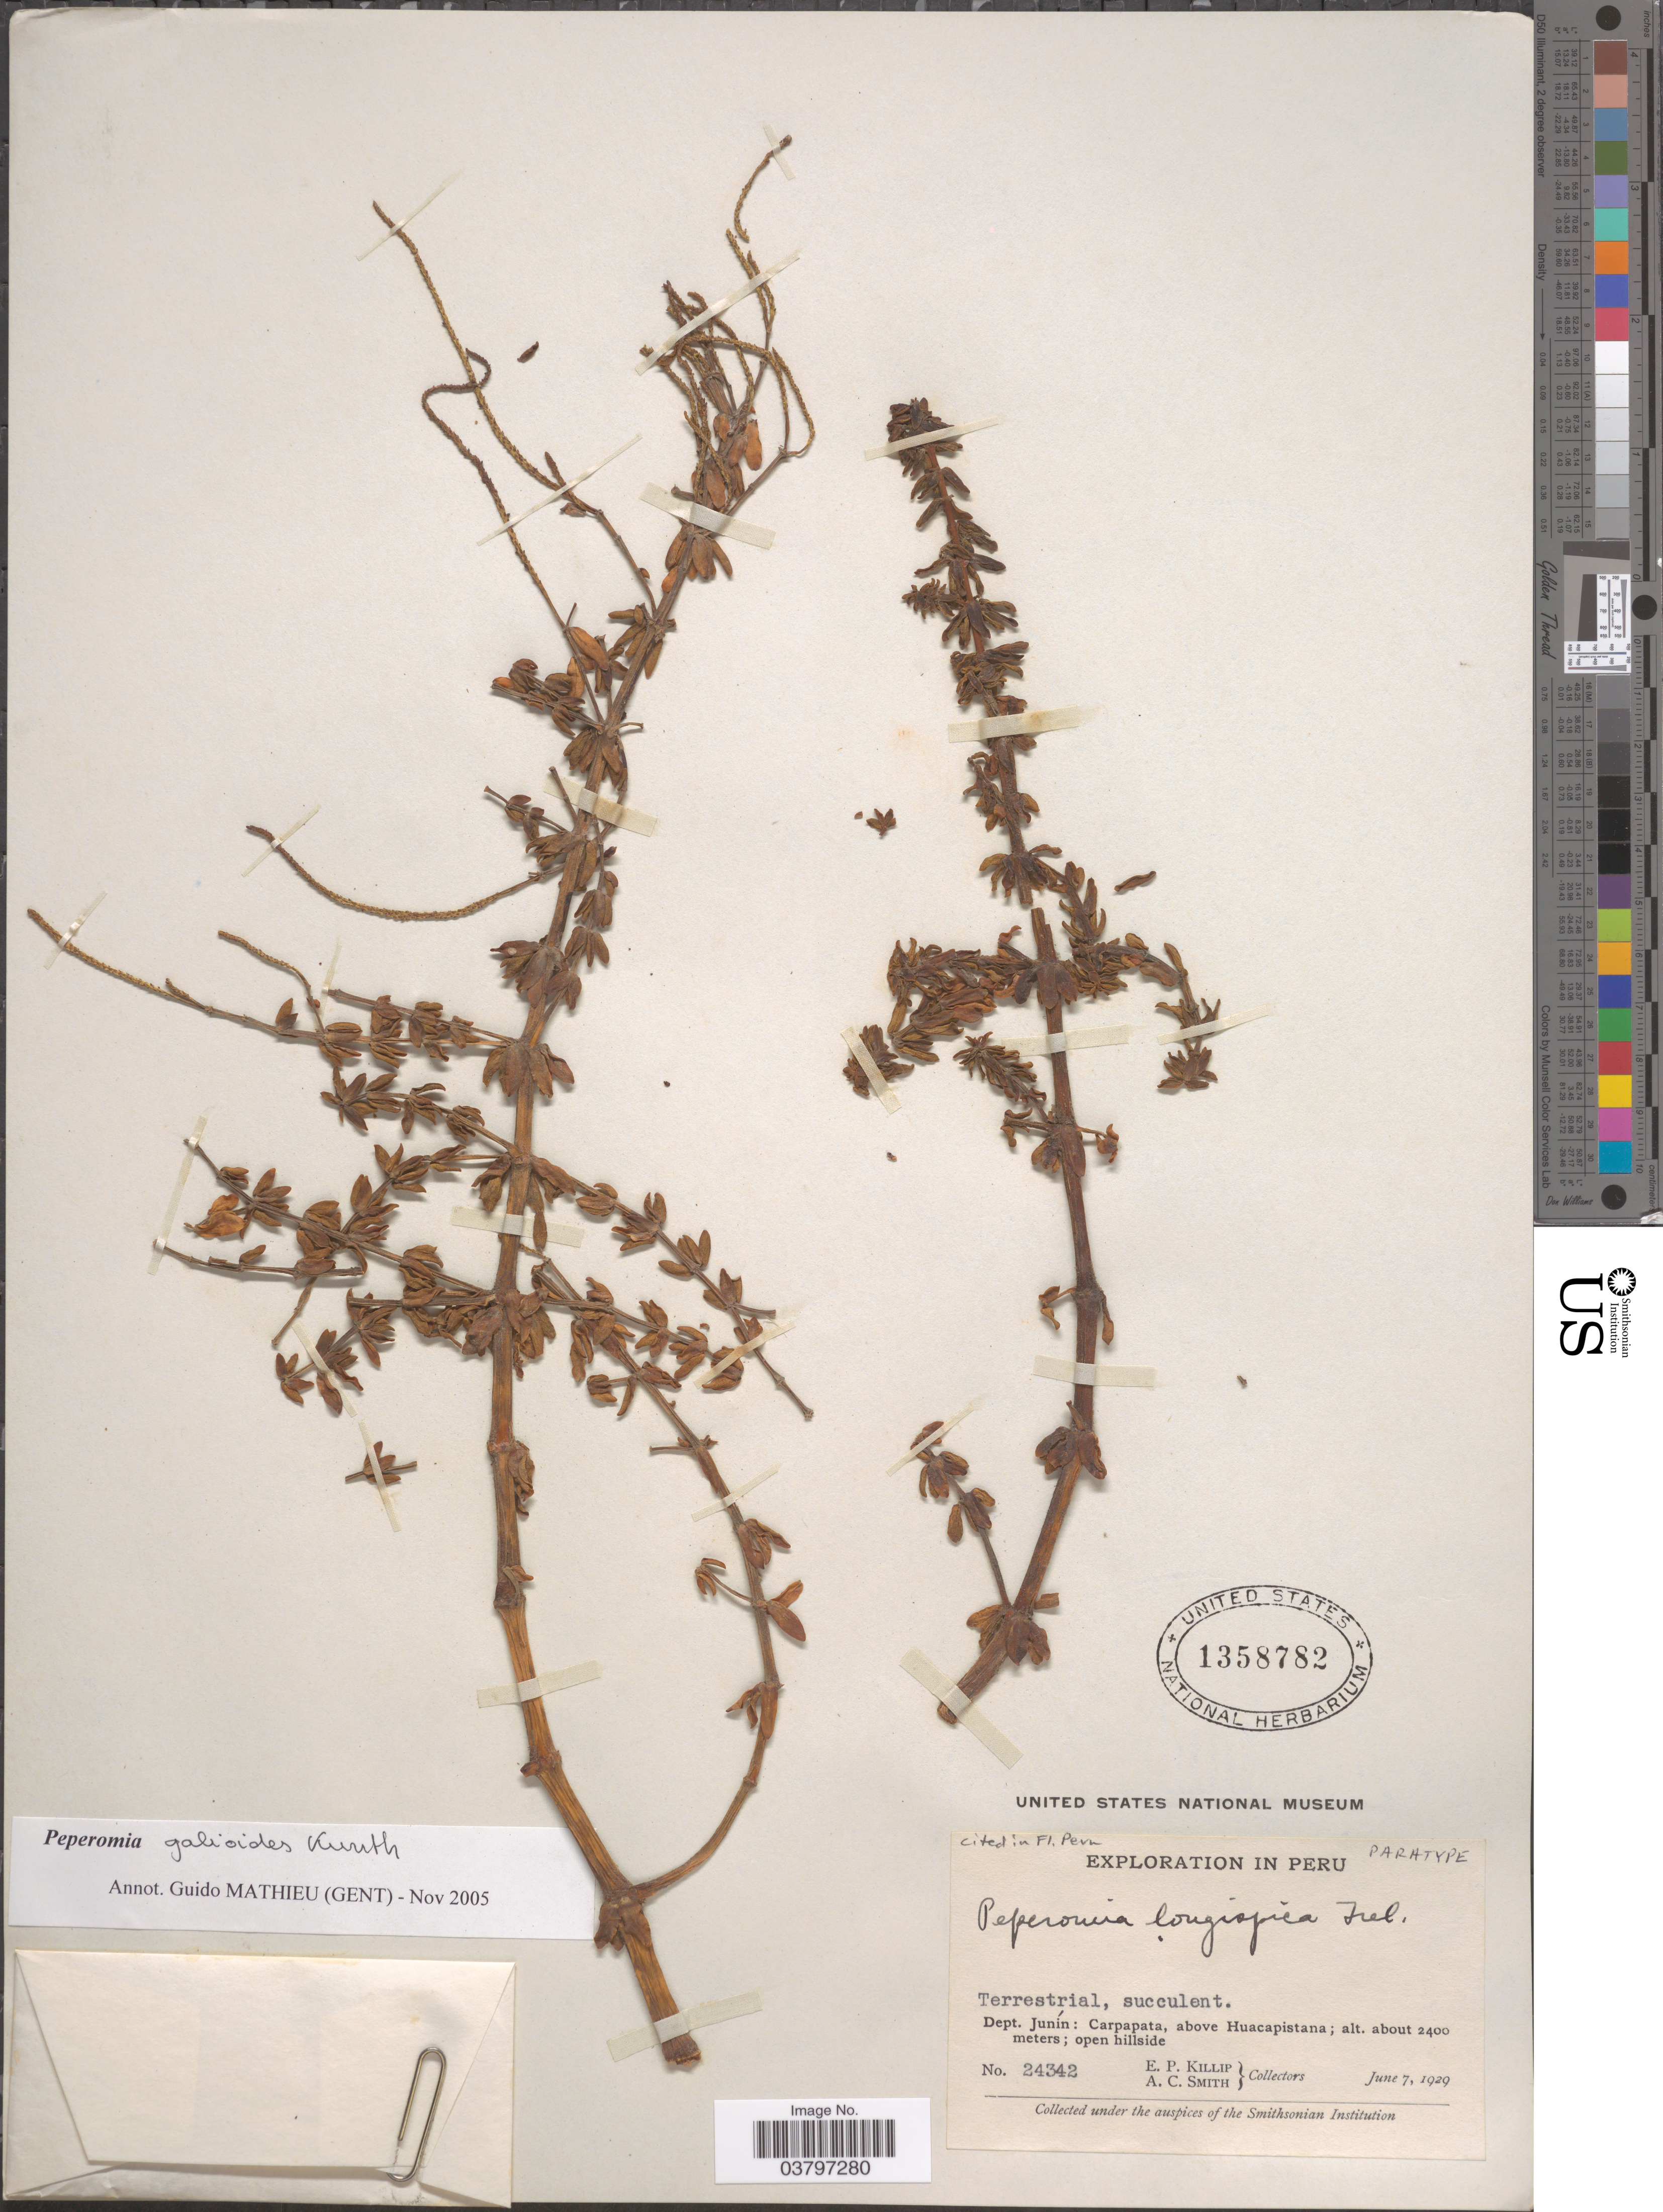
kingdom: Plantae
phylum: Tracheophyta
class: Magnoliopsida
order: Piperales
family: Piperaceae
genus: Peperomia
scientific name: Peperomia galioides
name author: Kunth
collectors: E. P. Killip & A. C. Smith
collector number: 24342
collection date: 1929-06-07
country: Peru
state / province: Junín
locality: Dept. Junín: Carpapata, above Huacapistana.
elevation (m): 2400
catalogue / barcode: US 1358782